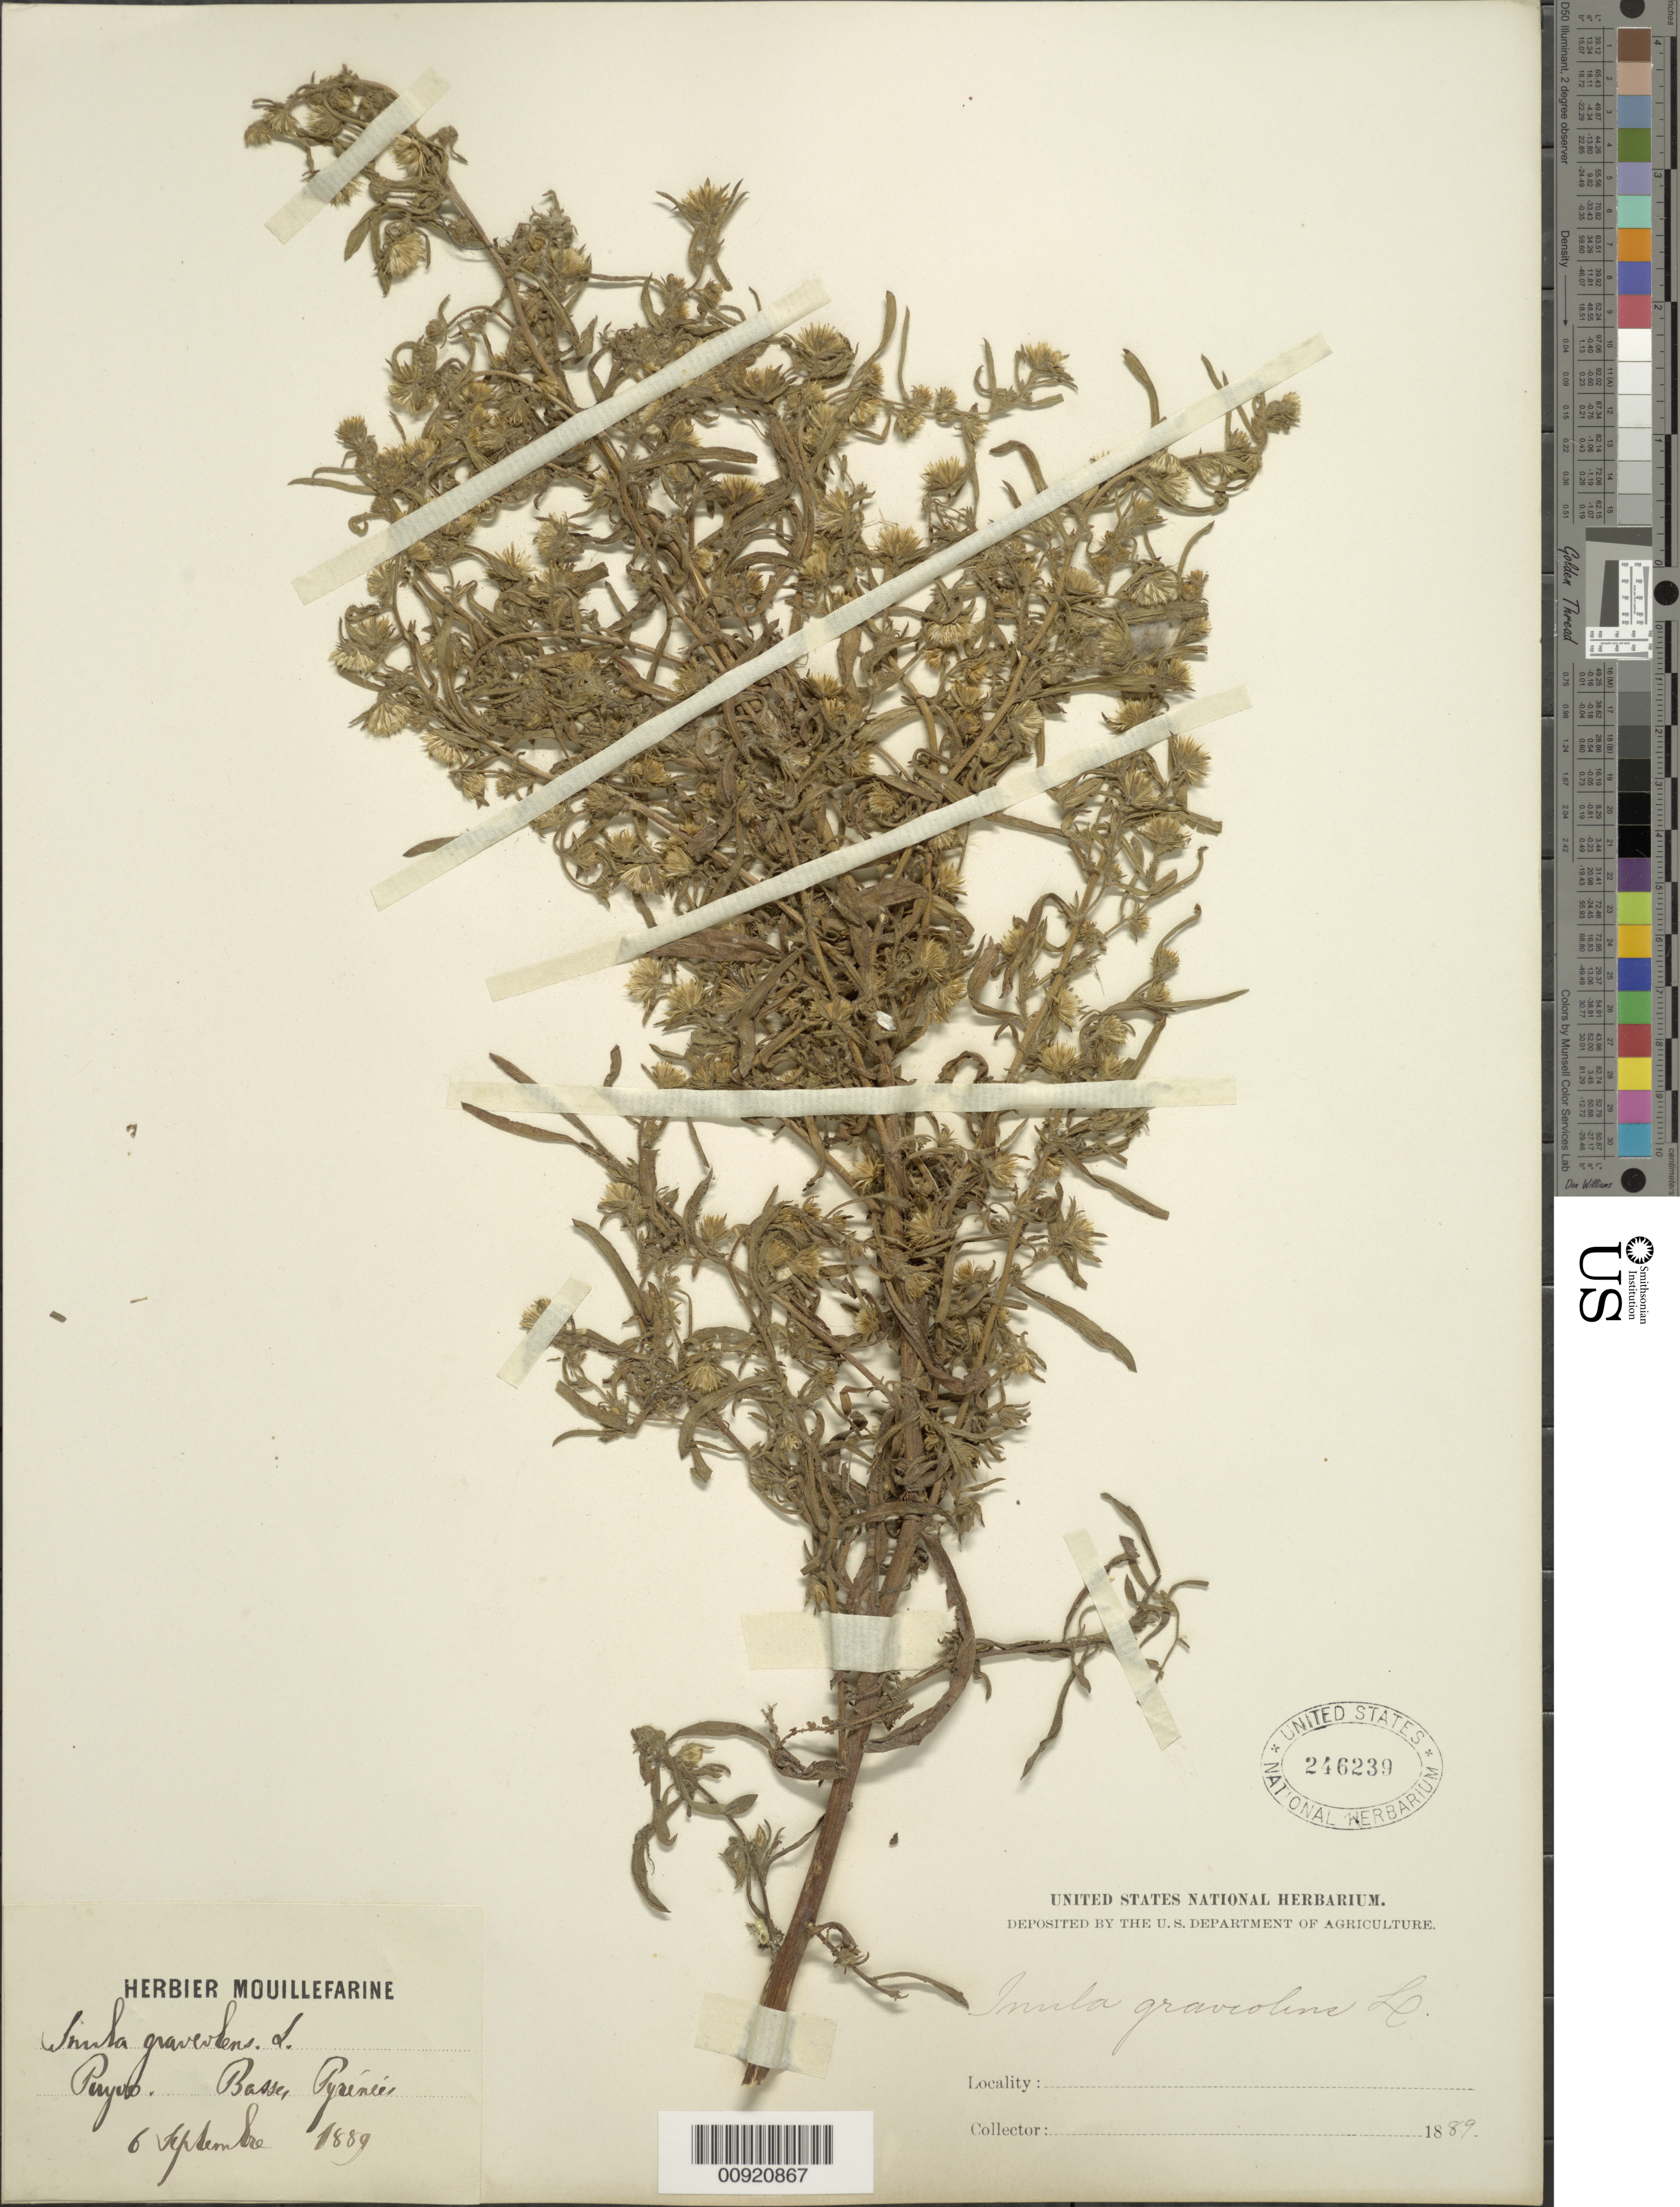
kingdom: Plantae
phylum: Tracheophyta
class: Magnoliopsida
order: Asterales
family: Asteraceae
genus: Inula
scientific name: Inula graveolens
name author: (L.) Desf.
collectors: A. Mouillefarine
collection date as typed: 06 Sep 1889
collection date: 1889-09-06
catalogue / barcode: US 246239